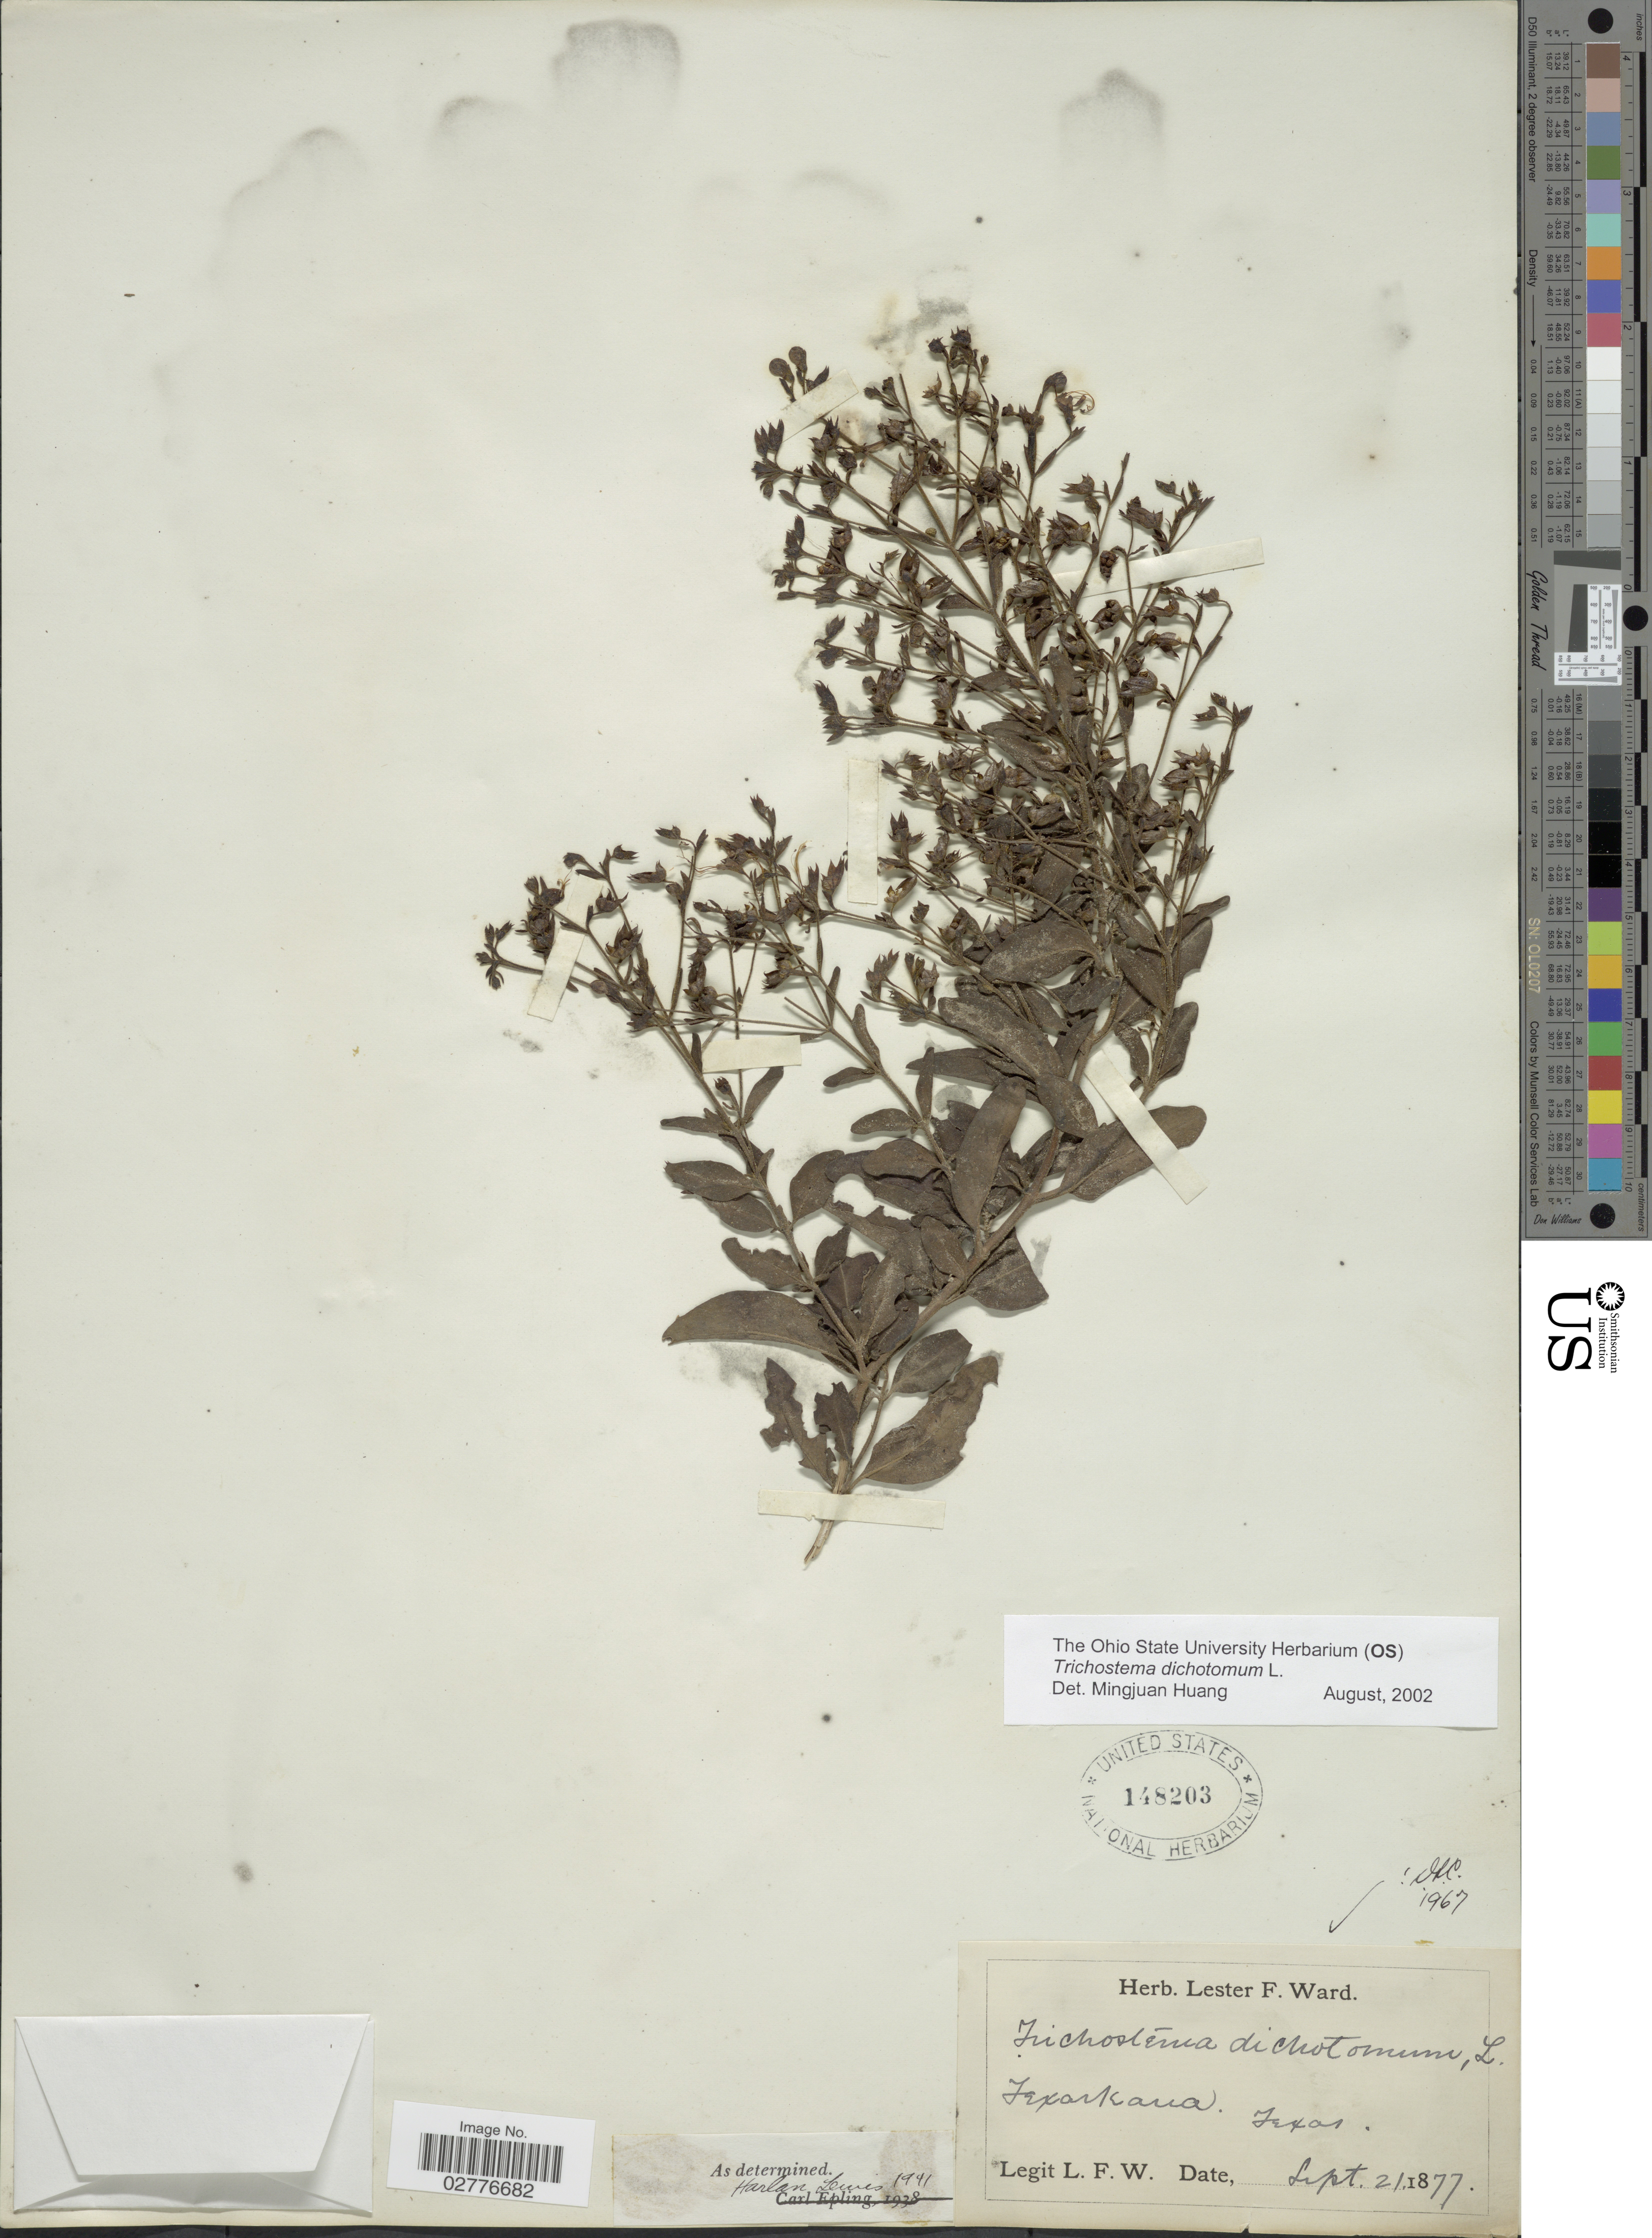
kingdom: Plantae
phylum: Tracheophyta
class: Magnoliopsida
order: Lamiales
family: Lamiaceae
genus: Trichostema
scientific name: Trichostema dichotomum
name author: L.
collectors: L. F. Ward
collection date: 1877-09-21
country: United States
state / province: Texas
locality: Texarkana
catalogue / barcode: US 148203